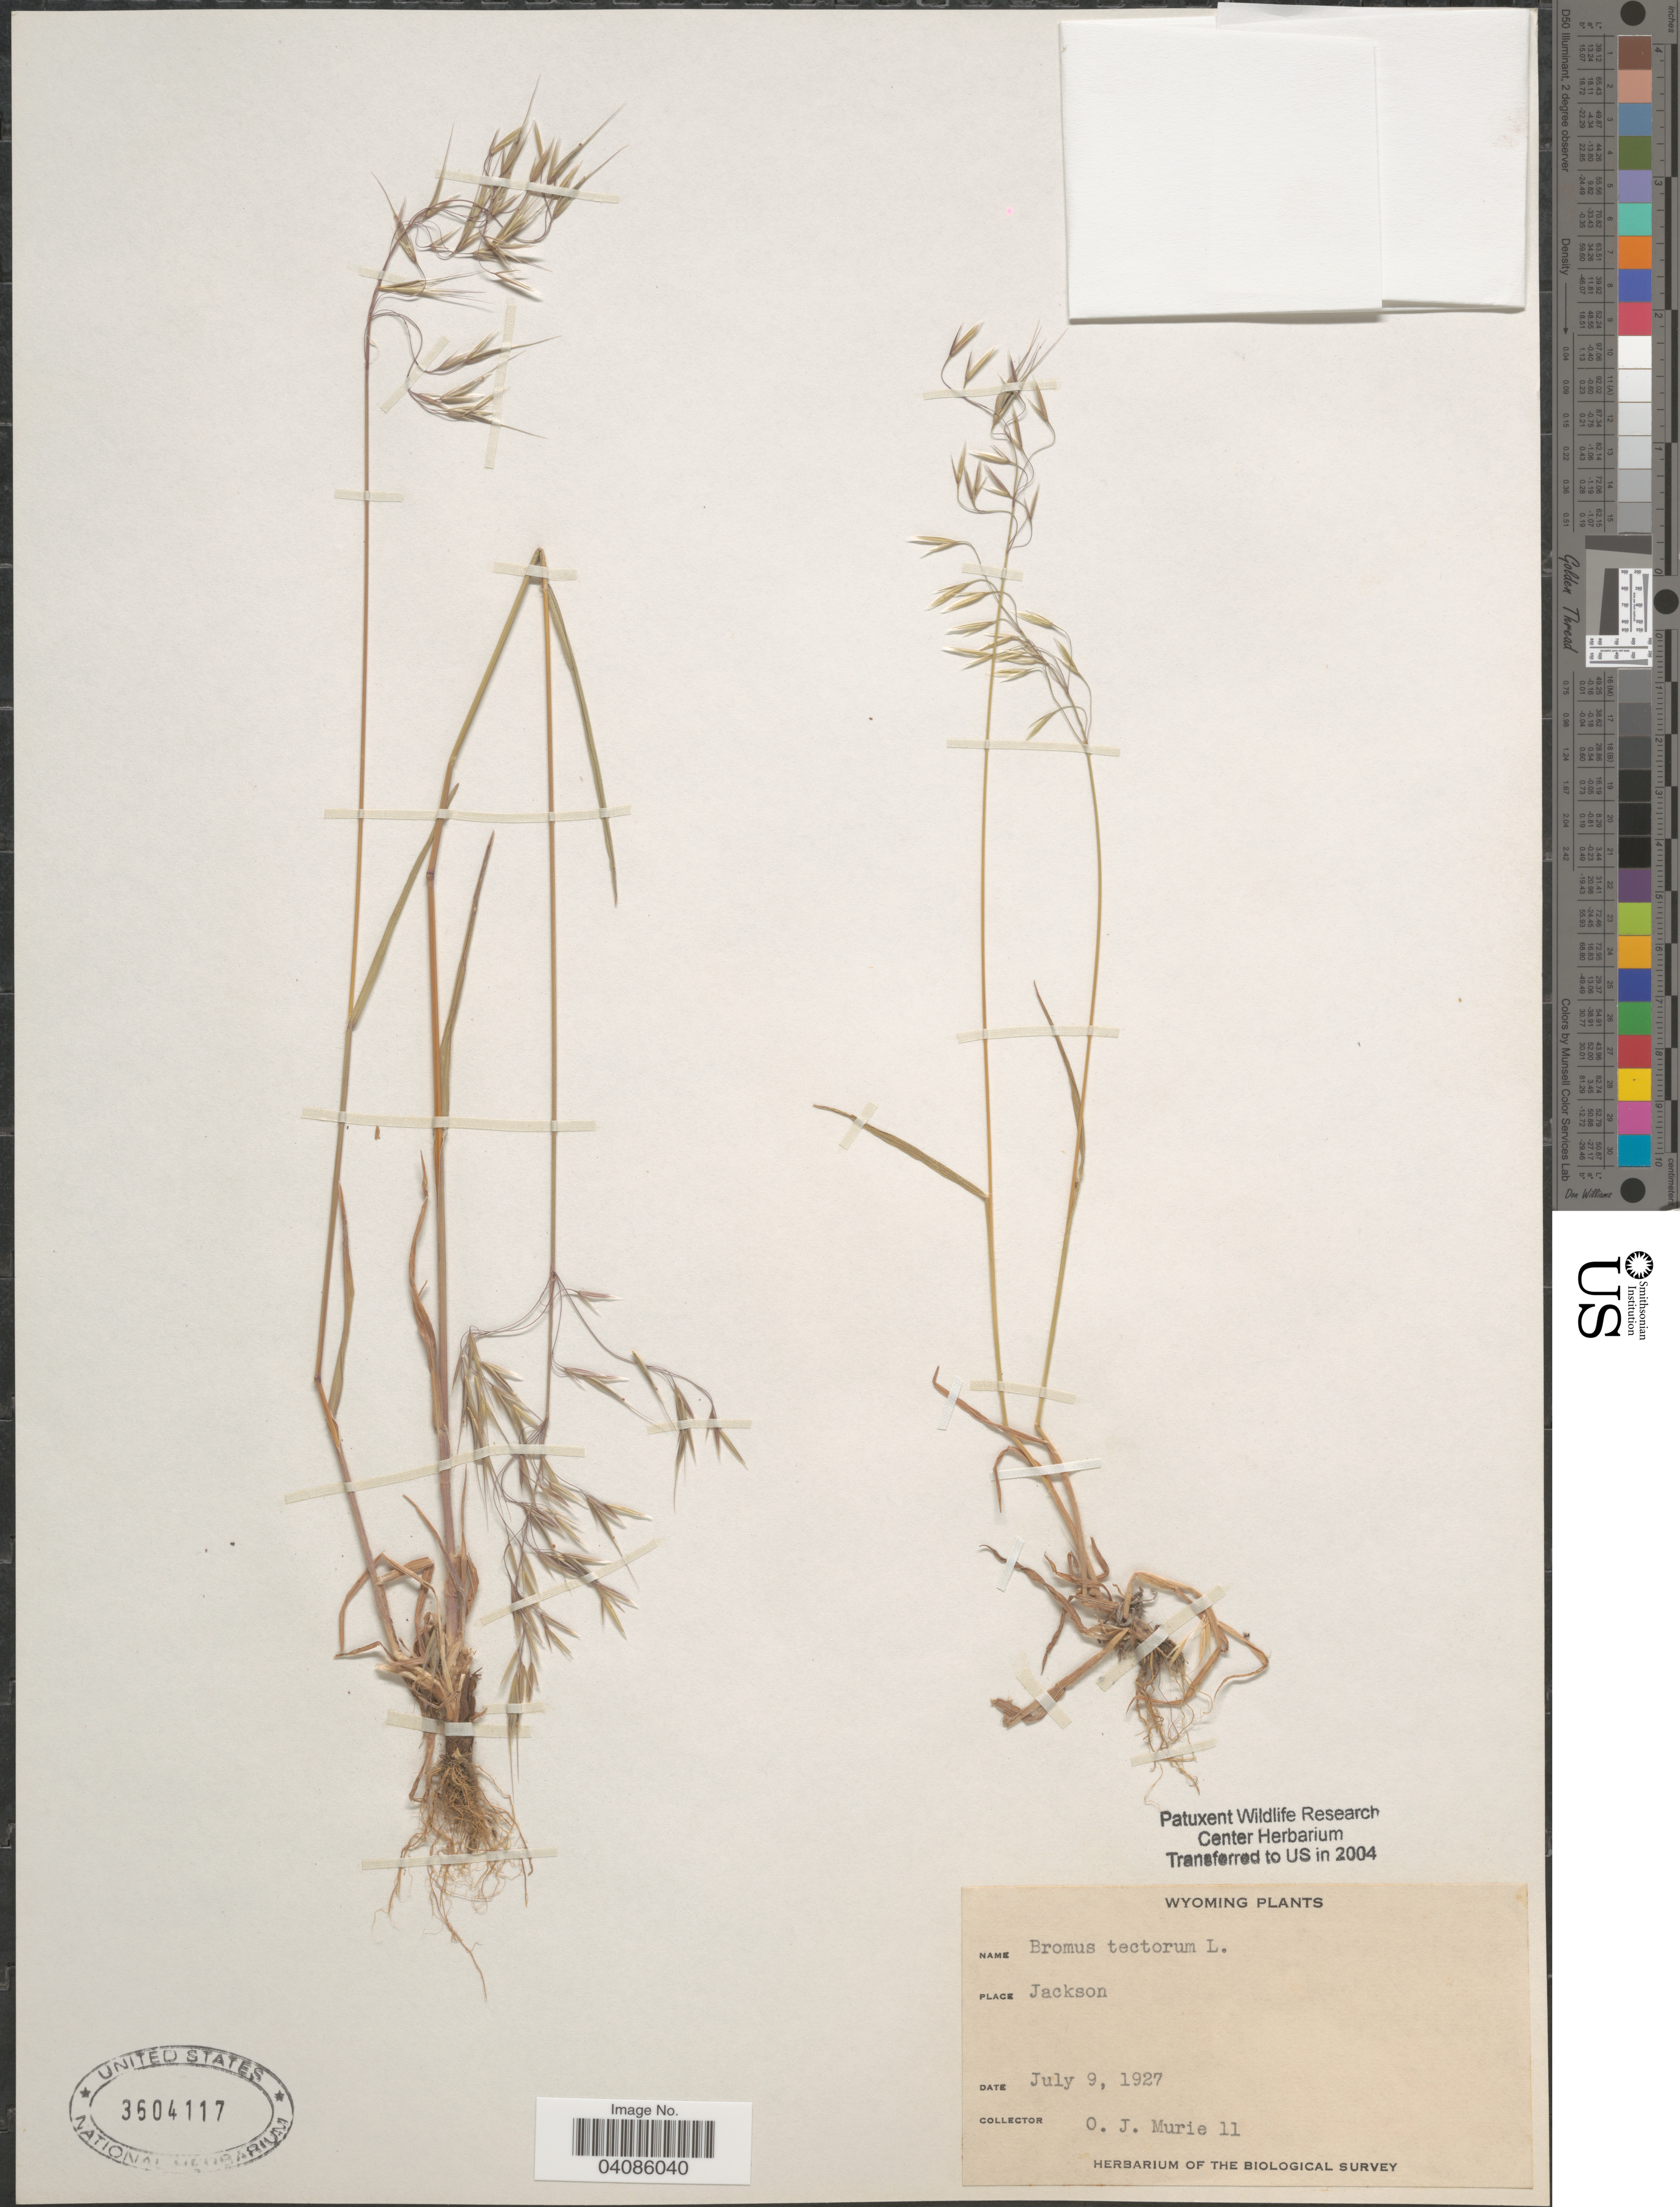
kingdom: Plantae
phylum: Tracheophyta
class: Liliopsida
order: Poales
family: Poaceae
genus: Bromus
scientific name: Bromus tectorum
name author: L.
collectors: O. Murie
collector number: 11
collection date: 1927-07-09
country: United States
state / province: Wyoming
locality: Jackson. Herbarium of The Biological Survey.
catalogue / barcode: US 3604117